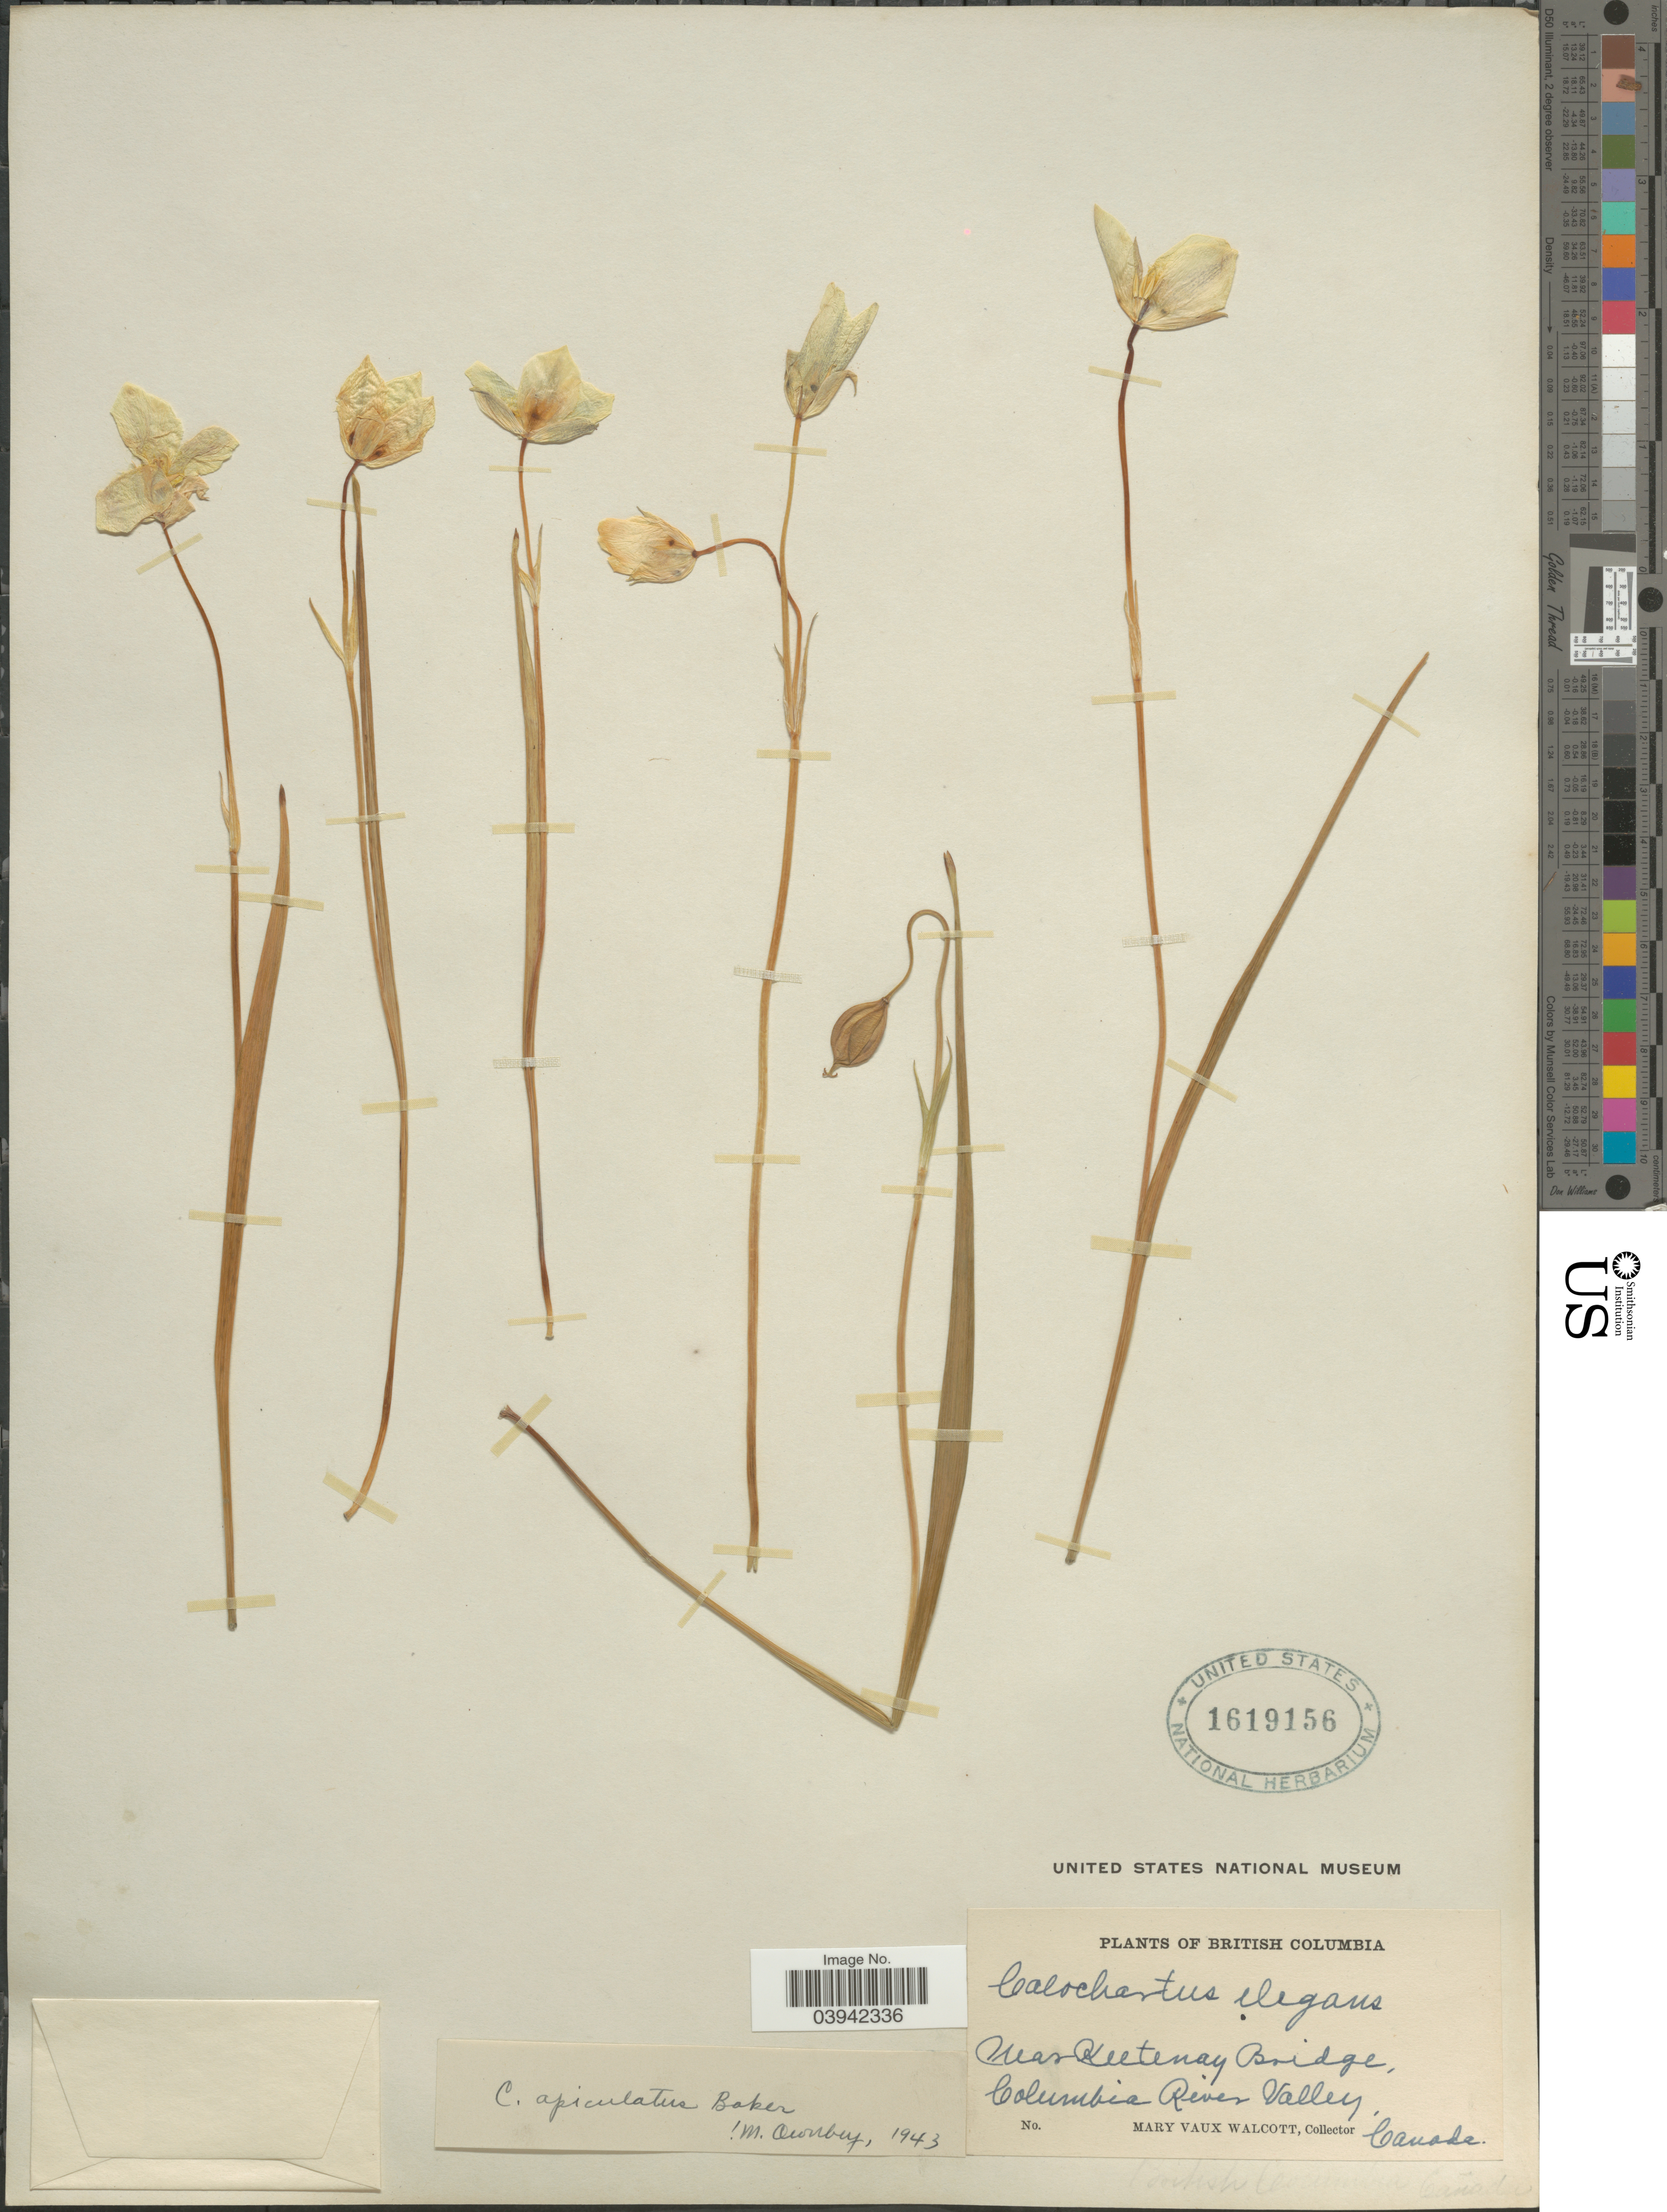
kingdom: Plantae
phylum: Tracheophyta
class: Liliopsida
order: Liliales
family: Liliaceae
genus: Calochortus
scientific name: Calochortus apiculatus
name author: Baker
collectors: M. Walcott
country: Canada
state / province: British Columbia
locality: Near Keetenay Bridge, Columbia River Valley.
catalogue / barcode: US 1619156